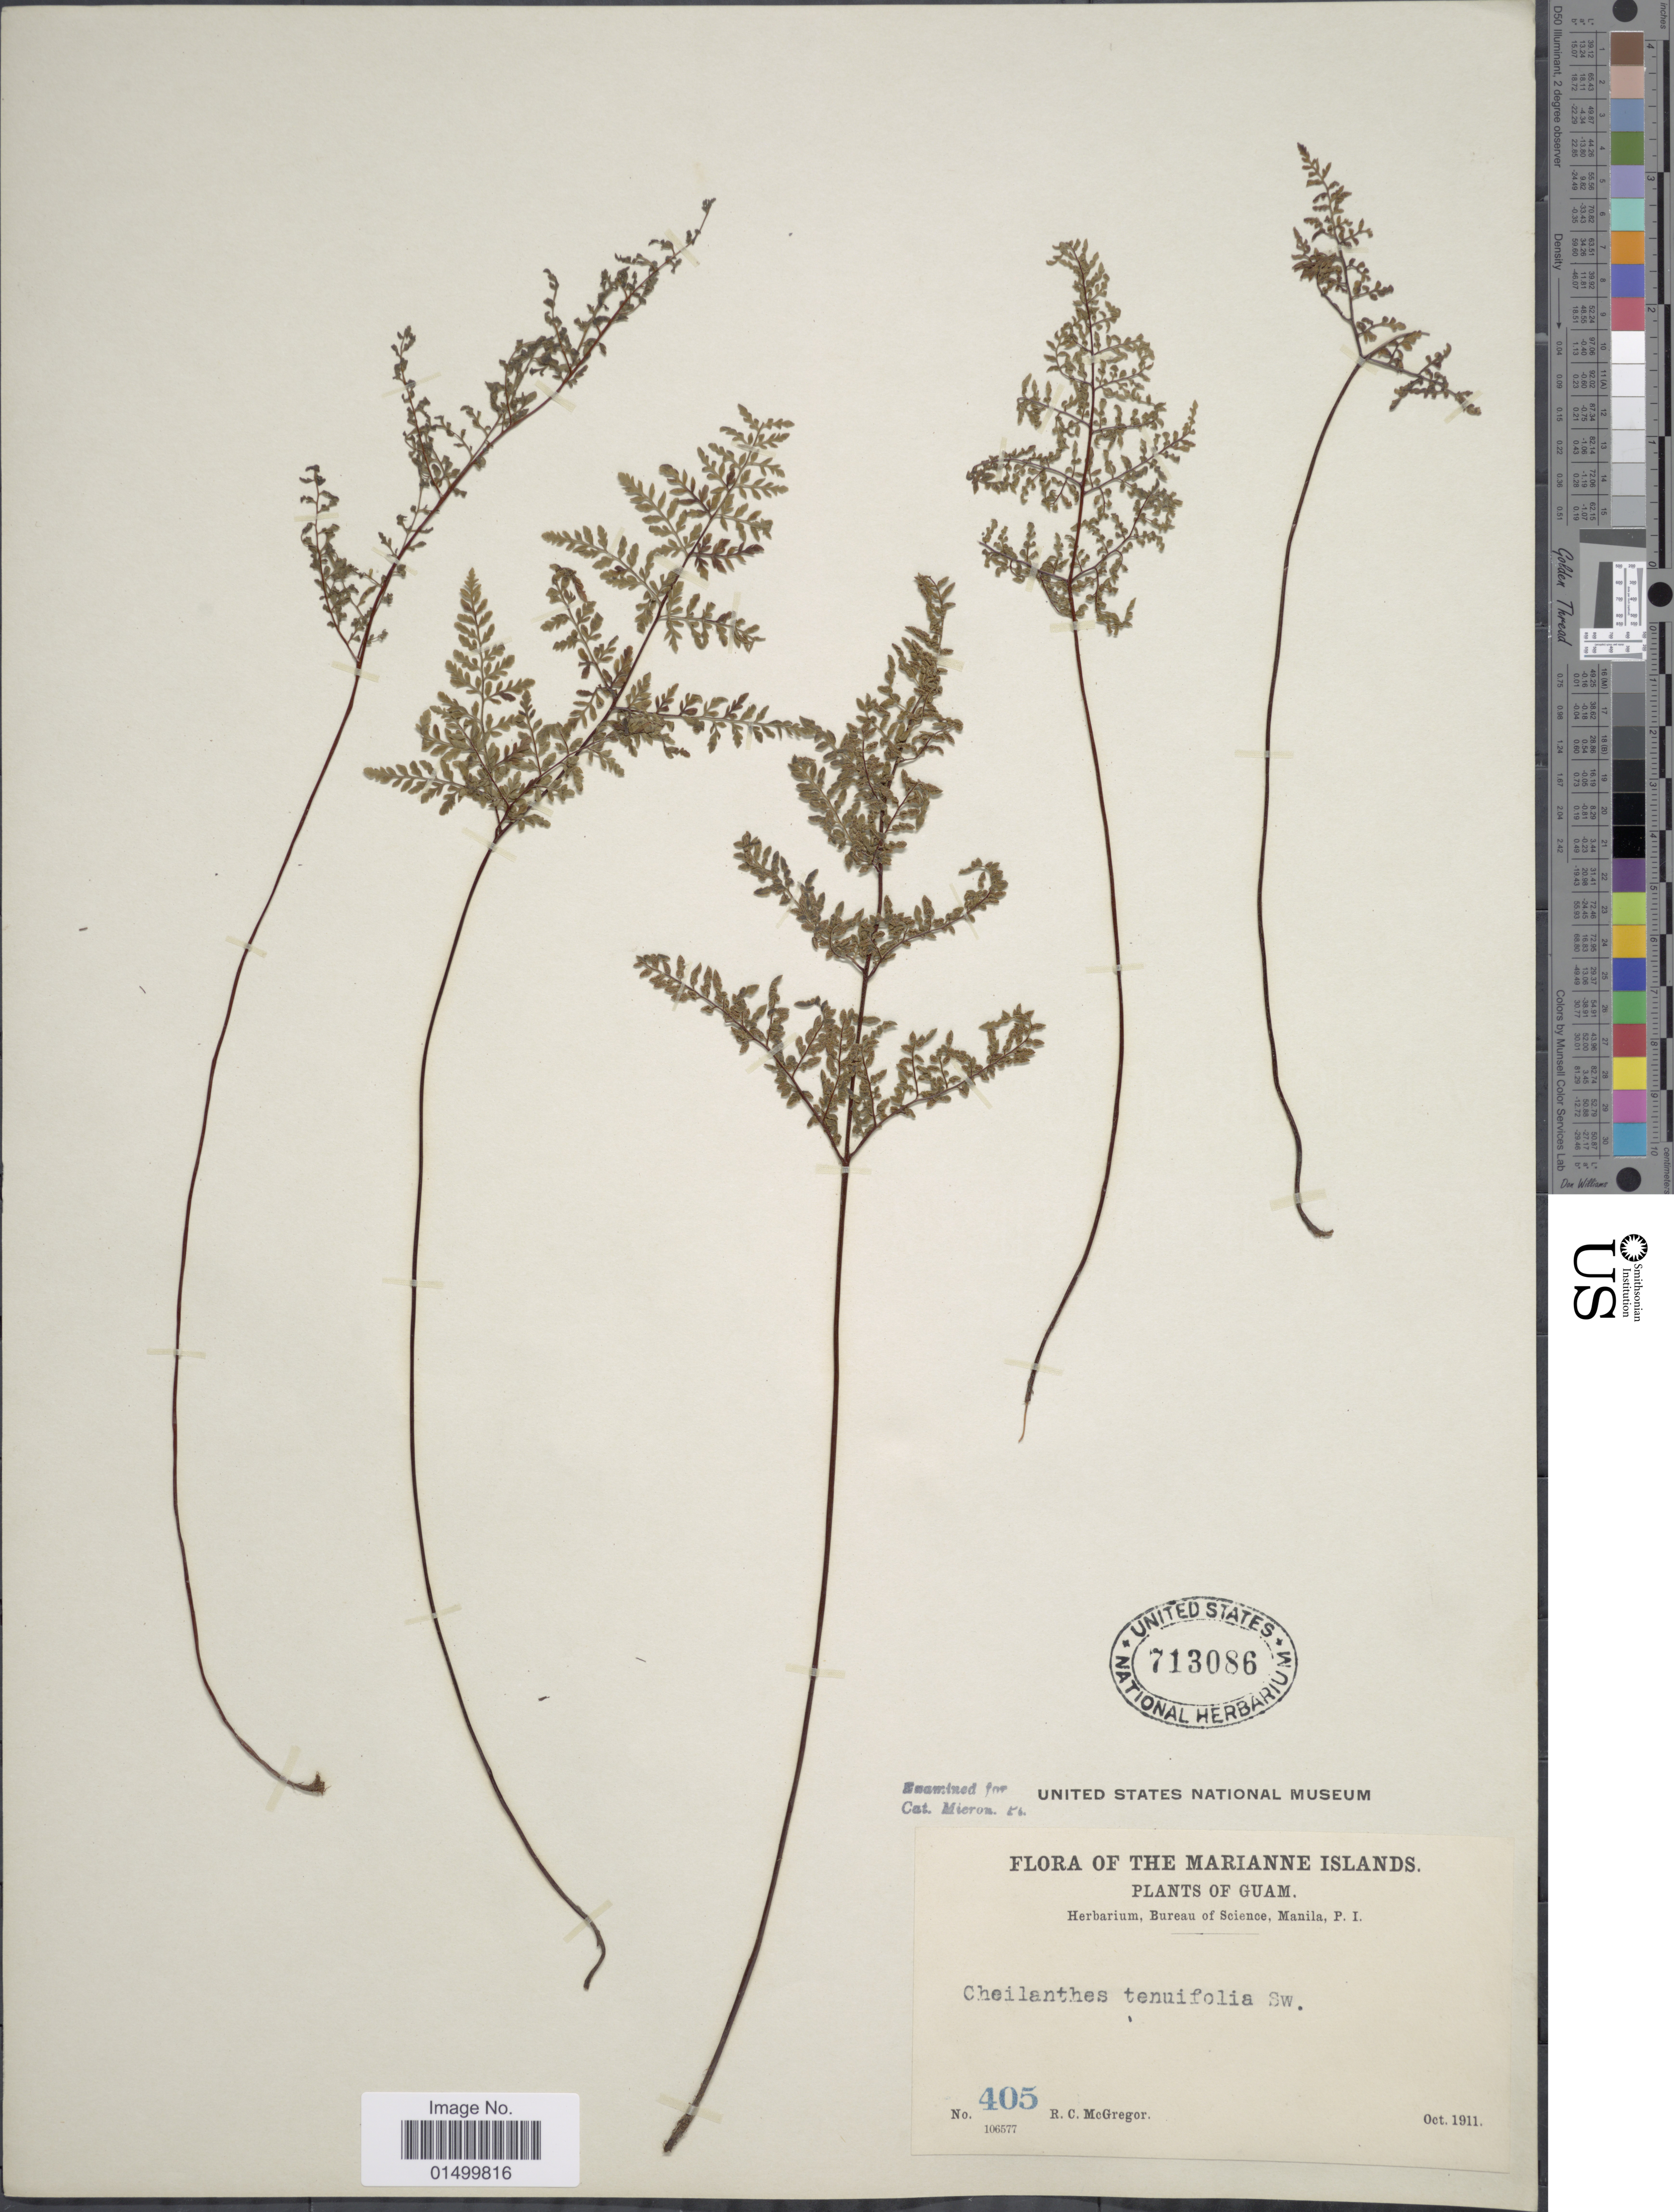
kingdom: Plantae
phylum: Tracheophyta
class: Polypodiopsida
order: Polypodiales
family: Pteridaceae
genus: Cheilanthes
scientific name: Cheilanthes tenuifolia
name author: (Burm. f.) Sw.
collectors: R. C. McGregor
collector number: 405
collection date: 1911-10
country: Guam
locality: The Marianne Islands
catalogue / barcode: US 713086